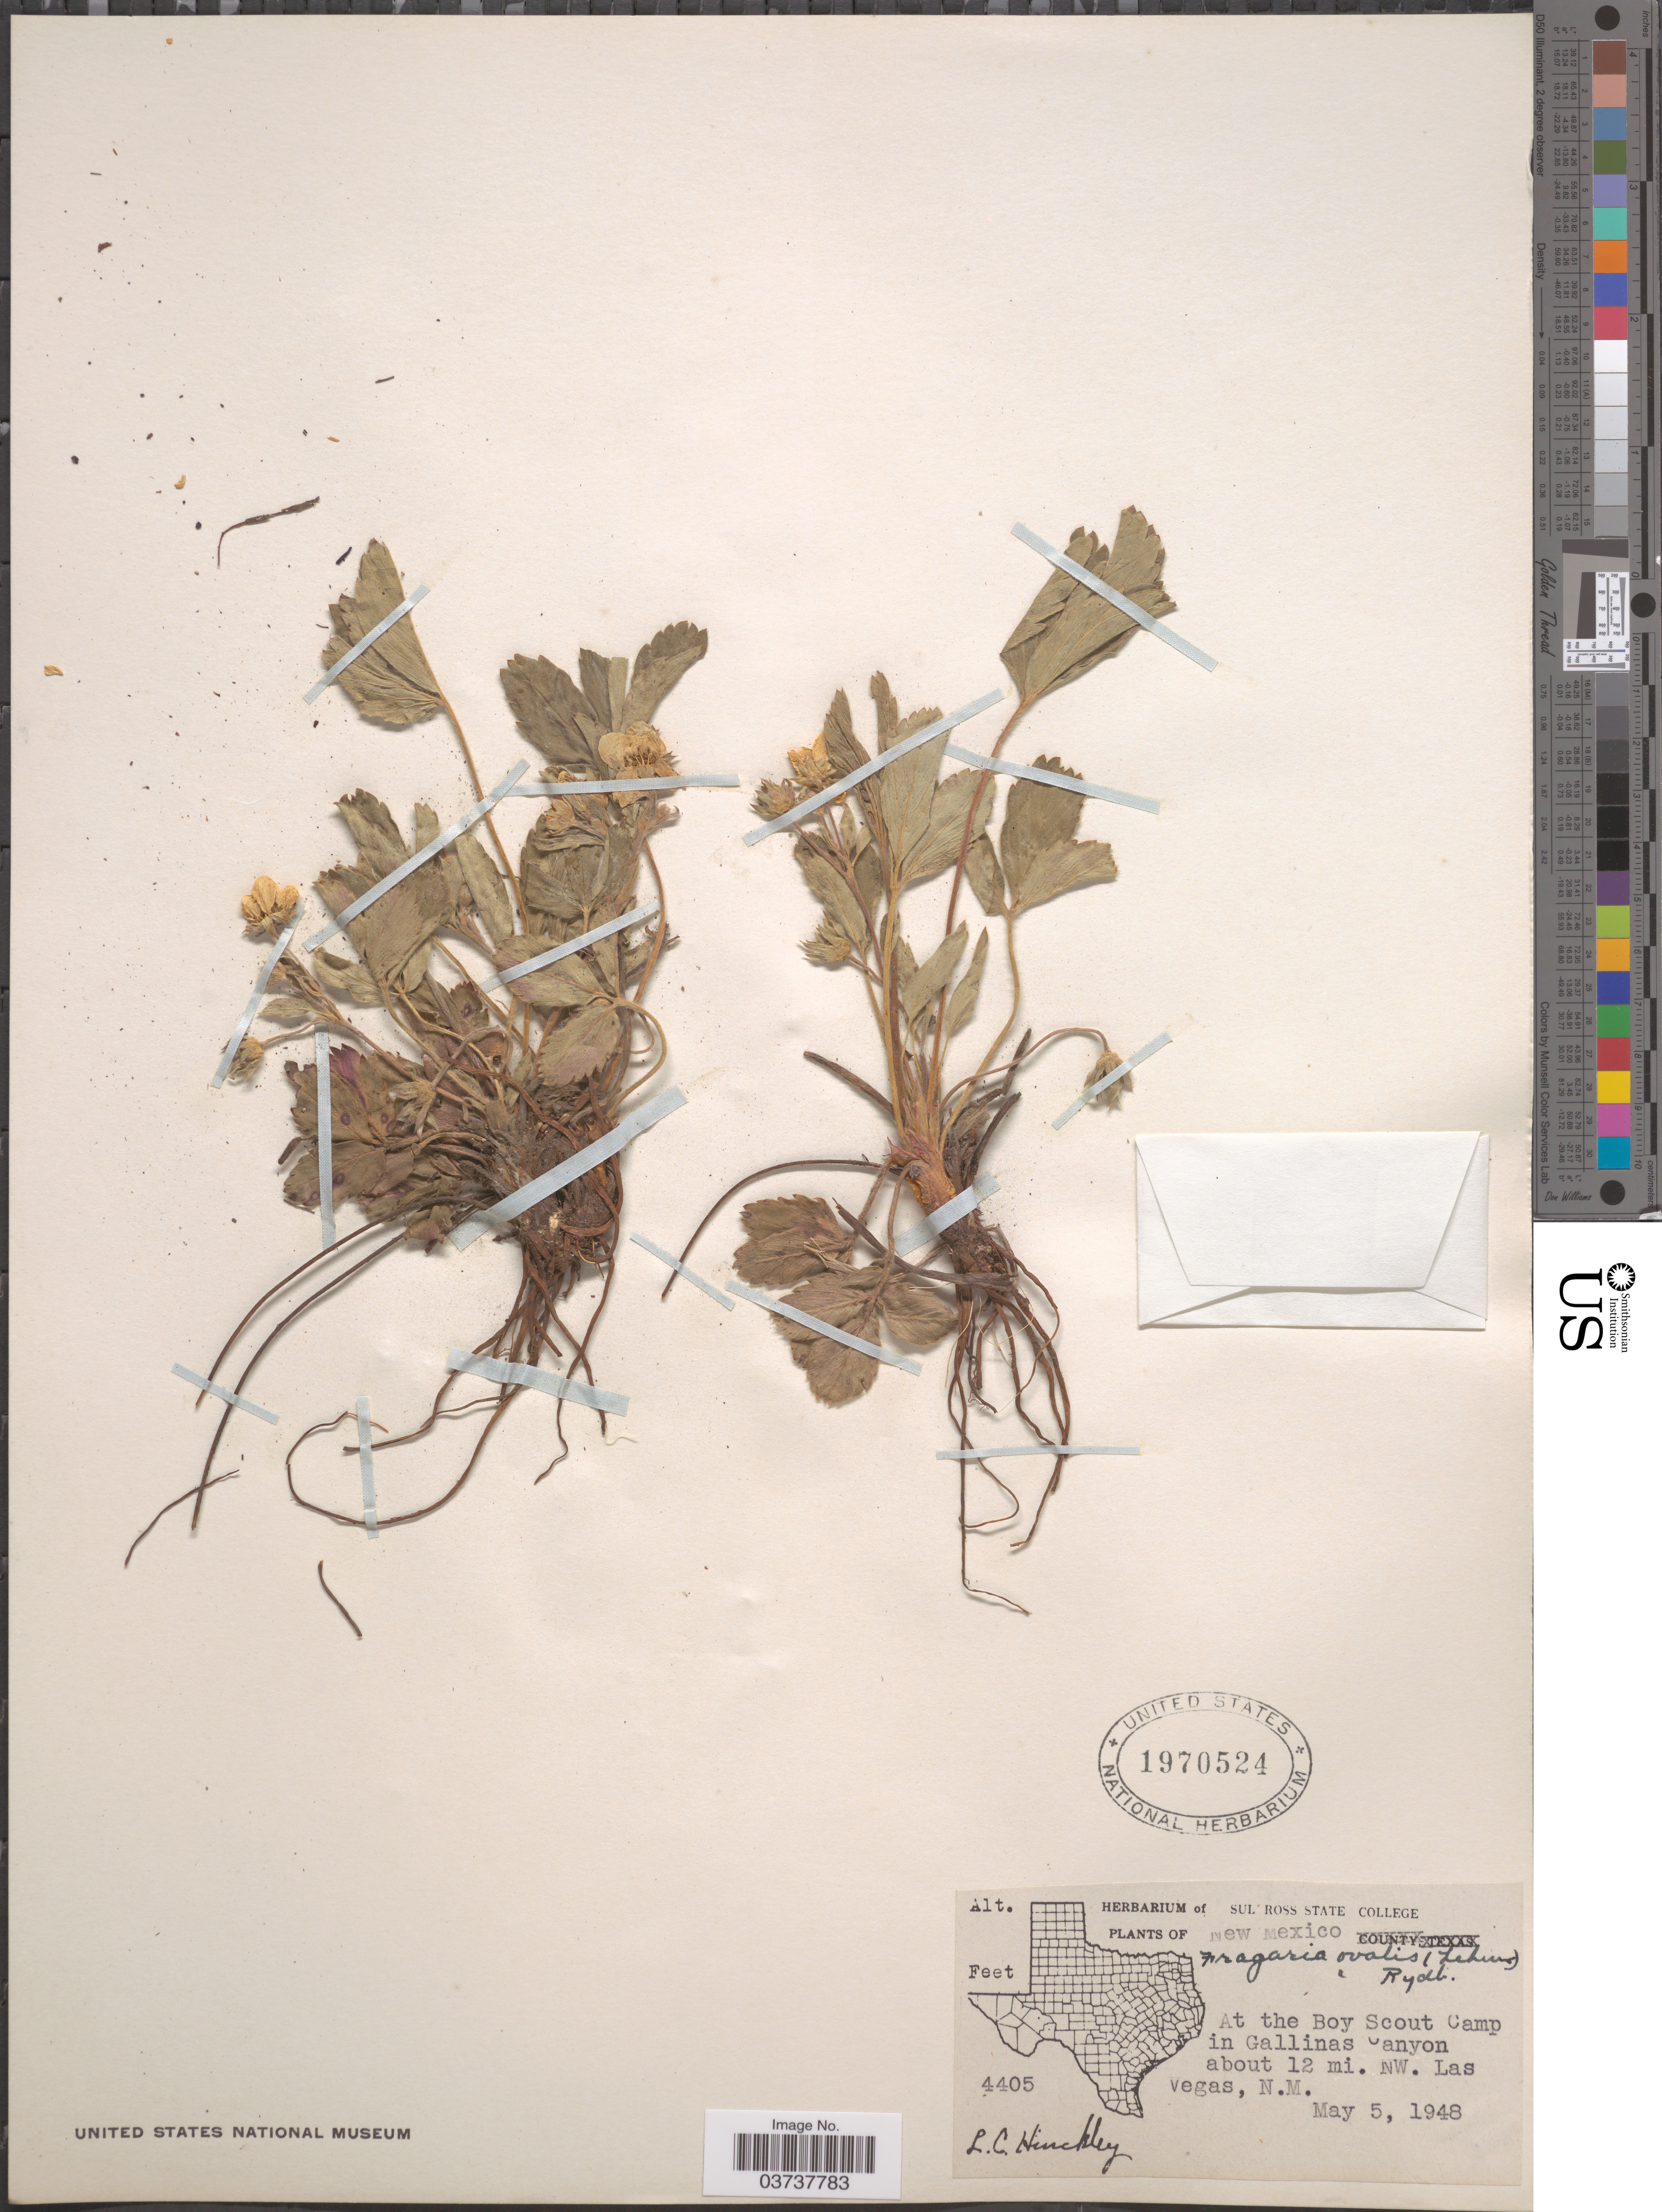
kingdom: Plantae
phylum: Tracheophyta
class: Magnoliopsida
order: Rosales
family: Rosaceae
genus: Fragaria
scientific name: Fragaria virginiana subsp. glauca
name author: (S. Watson) Staudt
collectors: L. Hinckley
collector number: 4405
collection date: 1948-05-05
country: United States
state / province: New Mexico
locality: At the Boy Scout Camp in Gallinas Canyon about 12 mi. NW. Las Vegas.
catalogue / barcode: US 1970524